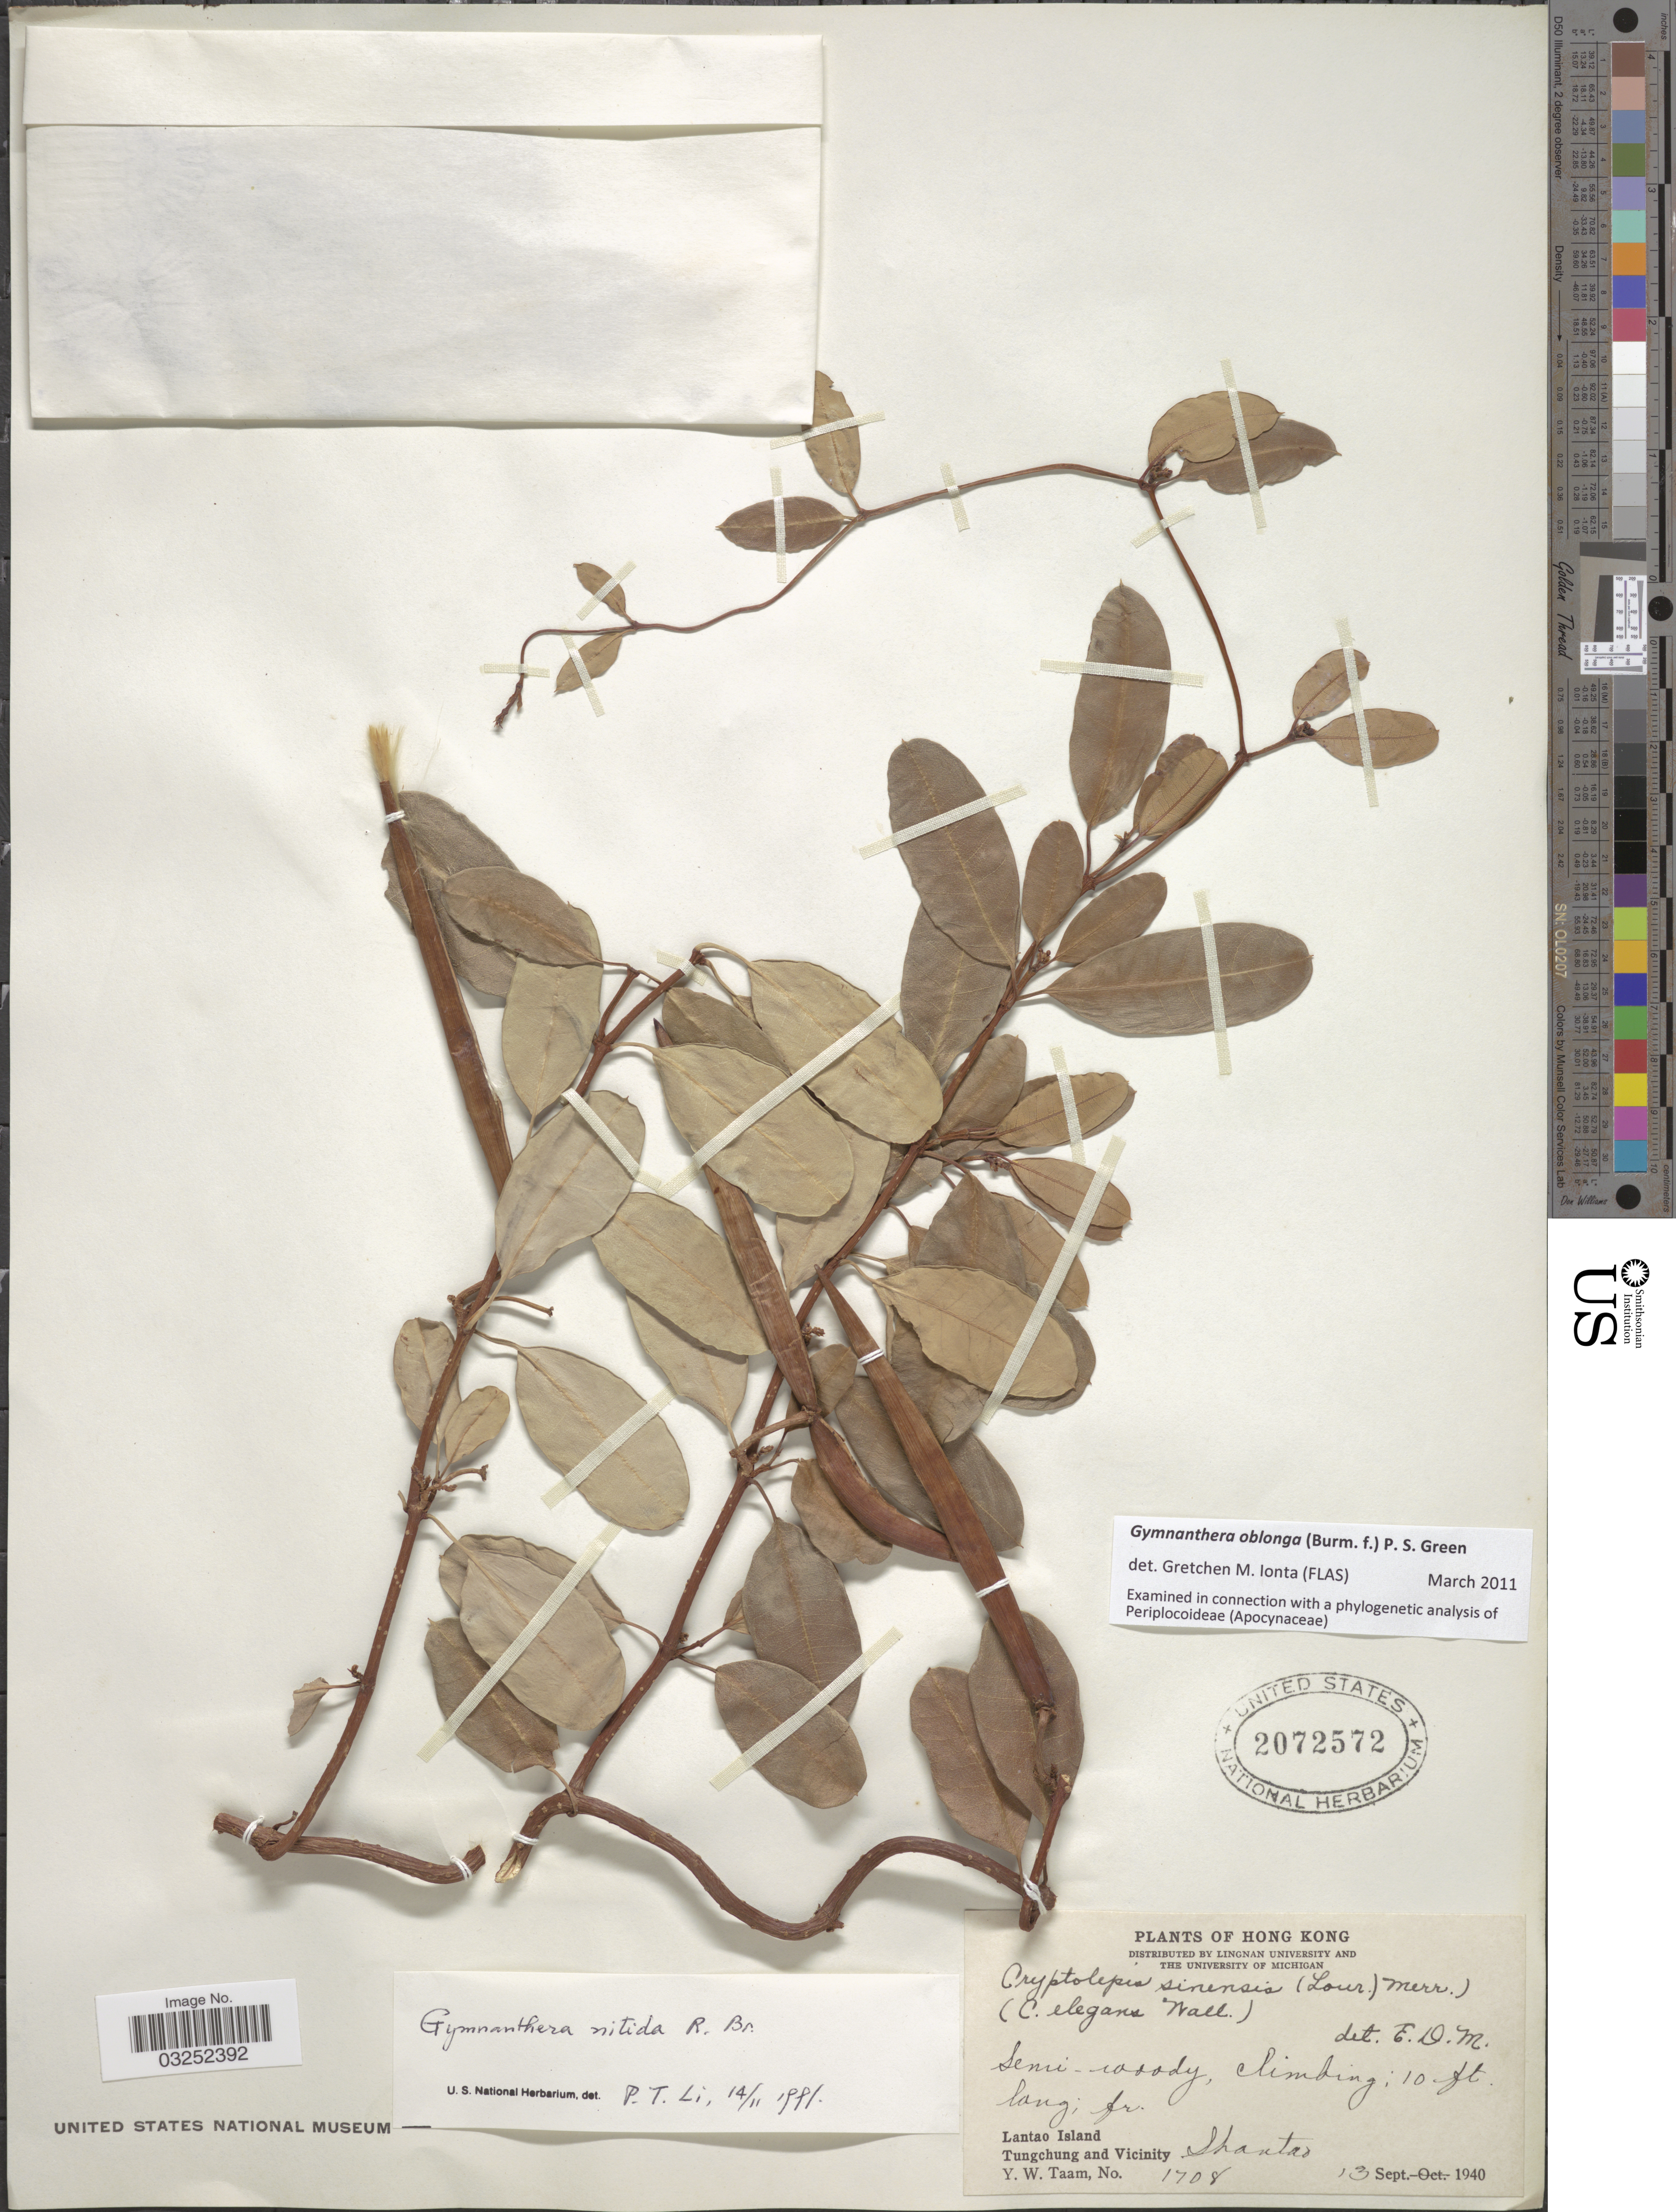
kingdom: Plantae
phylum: Tracheophyta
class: Magnoliopsida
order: Gentianales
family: Apocynaceae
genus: Gymnanthera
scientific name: Gymnanthera oblonga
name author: (Burm. f.) P.S. Green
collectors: Y. W. Taam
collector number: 1708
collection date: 1940-09-13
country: China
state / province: Hong Kong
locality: Lantao Island, Tungchung and Vicinity, Shantao.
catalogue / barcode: US 2072572